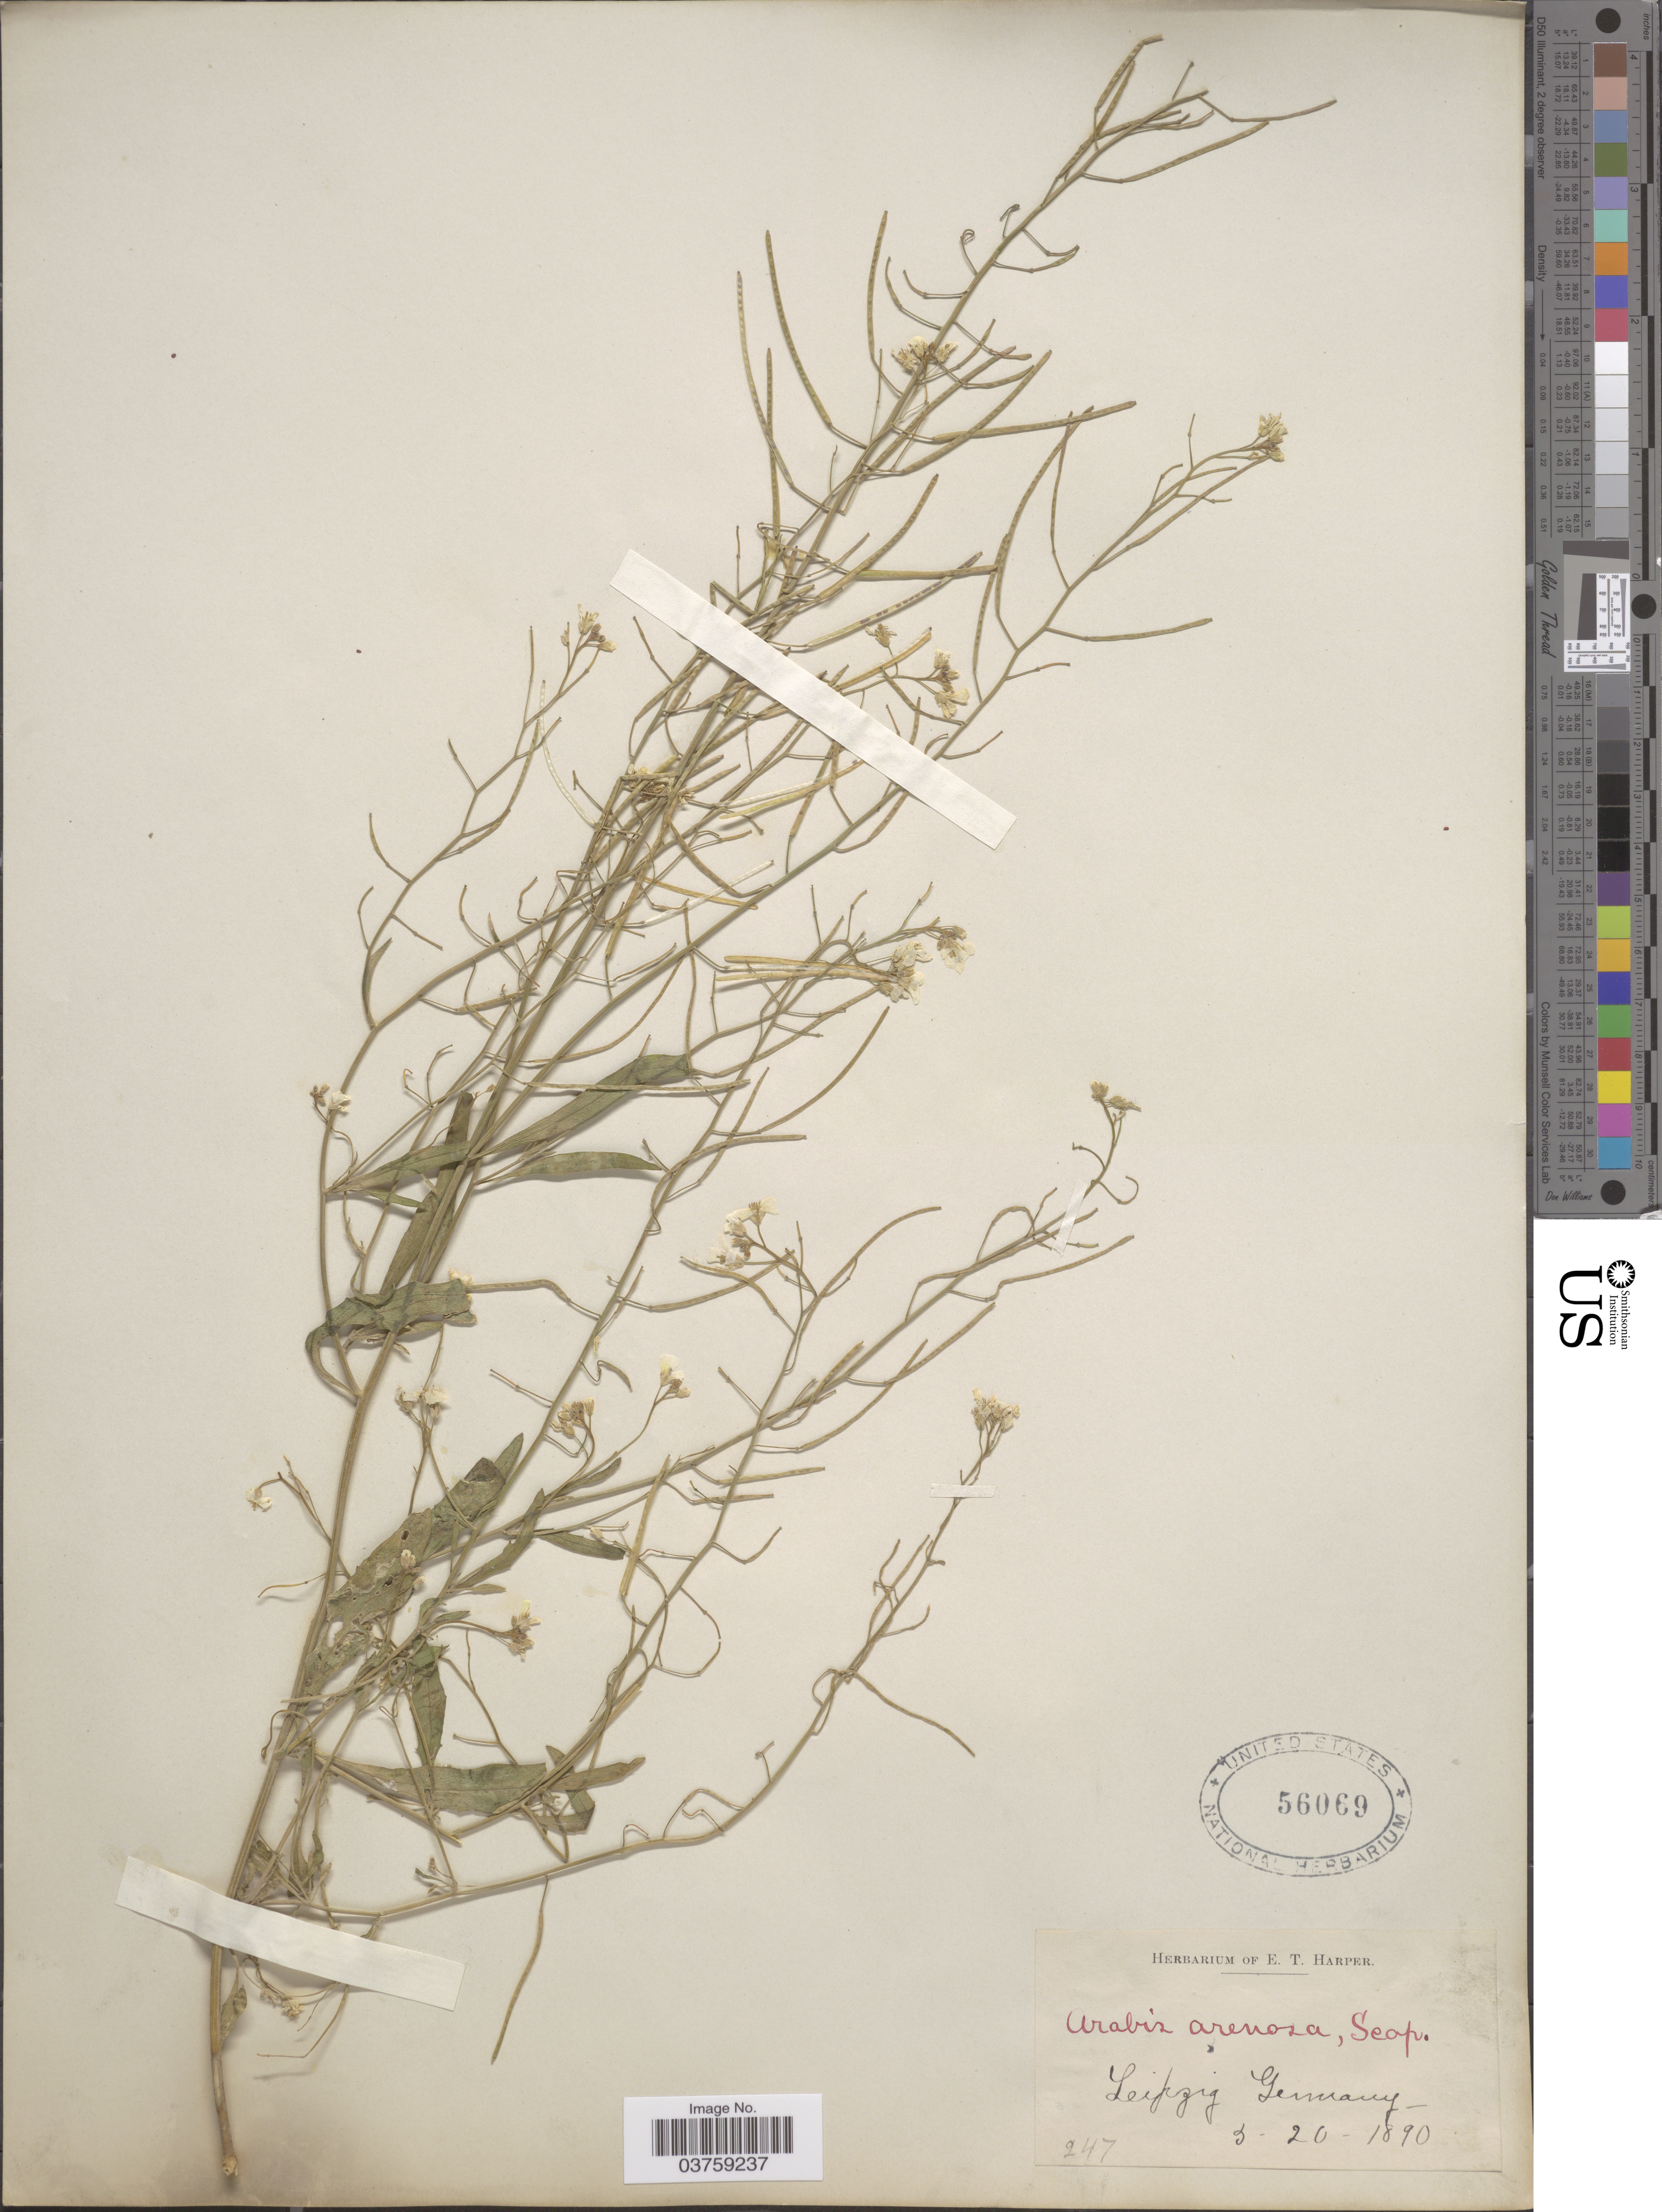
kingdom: Plantae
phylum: Tracheophyta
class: Magnoliopsida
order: Brassicales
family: Brassicaceae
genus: Arabis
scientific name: Arabis arenosa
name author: (L.) Scop.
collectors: Ex Herb. E. T. Harper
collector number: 247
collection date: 1890-03-20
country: Germany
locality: Leipzig.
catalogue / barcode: US 56069